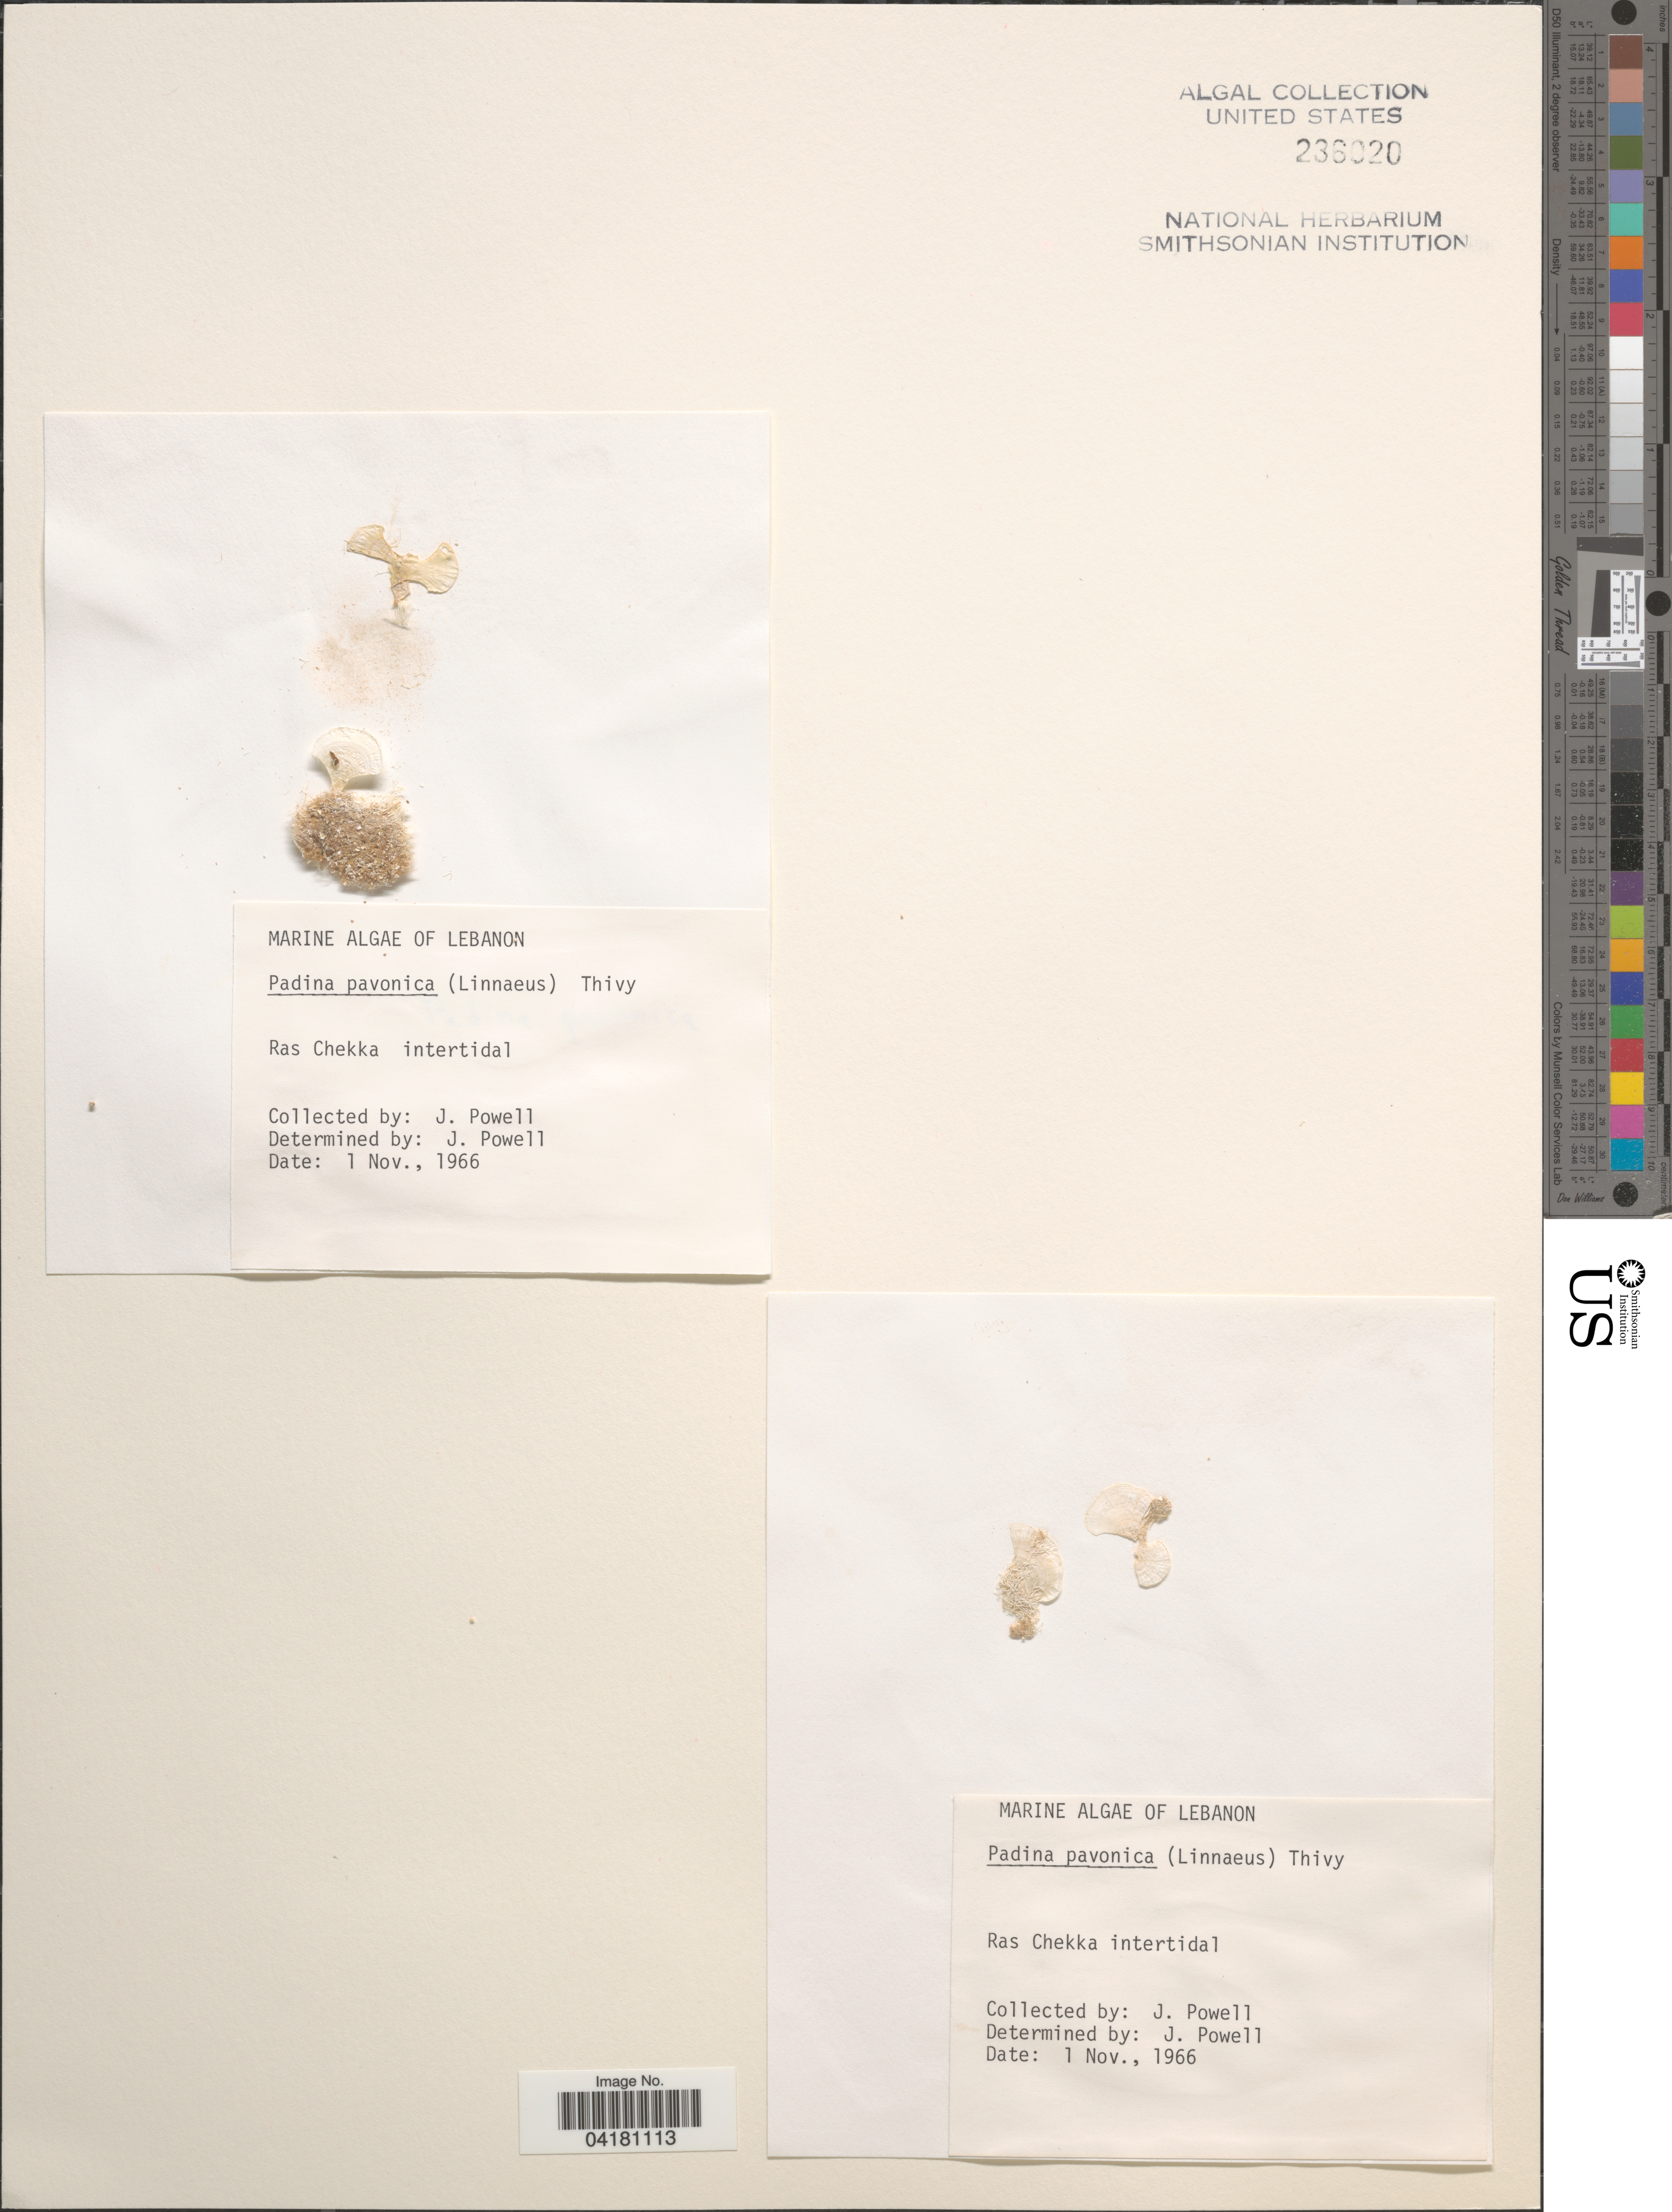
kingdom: Chromista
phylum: Ochrophyta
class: Phaeophyceae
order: Dictyotales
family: Dictyotaceae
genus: Padina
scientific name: Padina pavonica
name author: (L.) Thivy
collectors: J. Powell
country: Lebanon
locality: Ras Chekka intertidal.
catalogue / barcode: US 236020